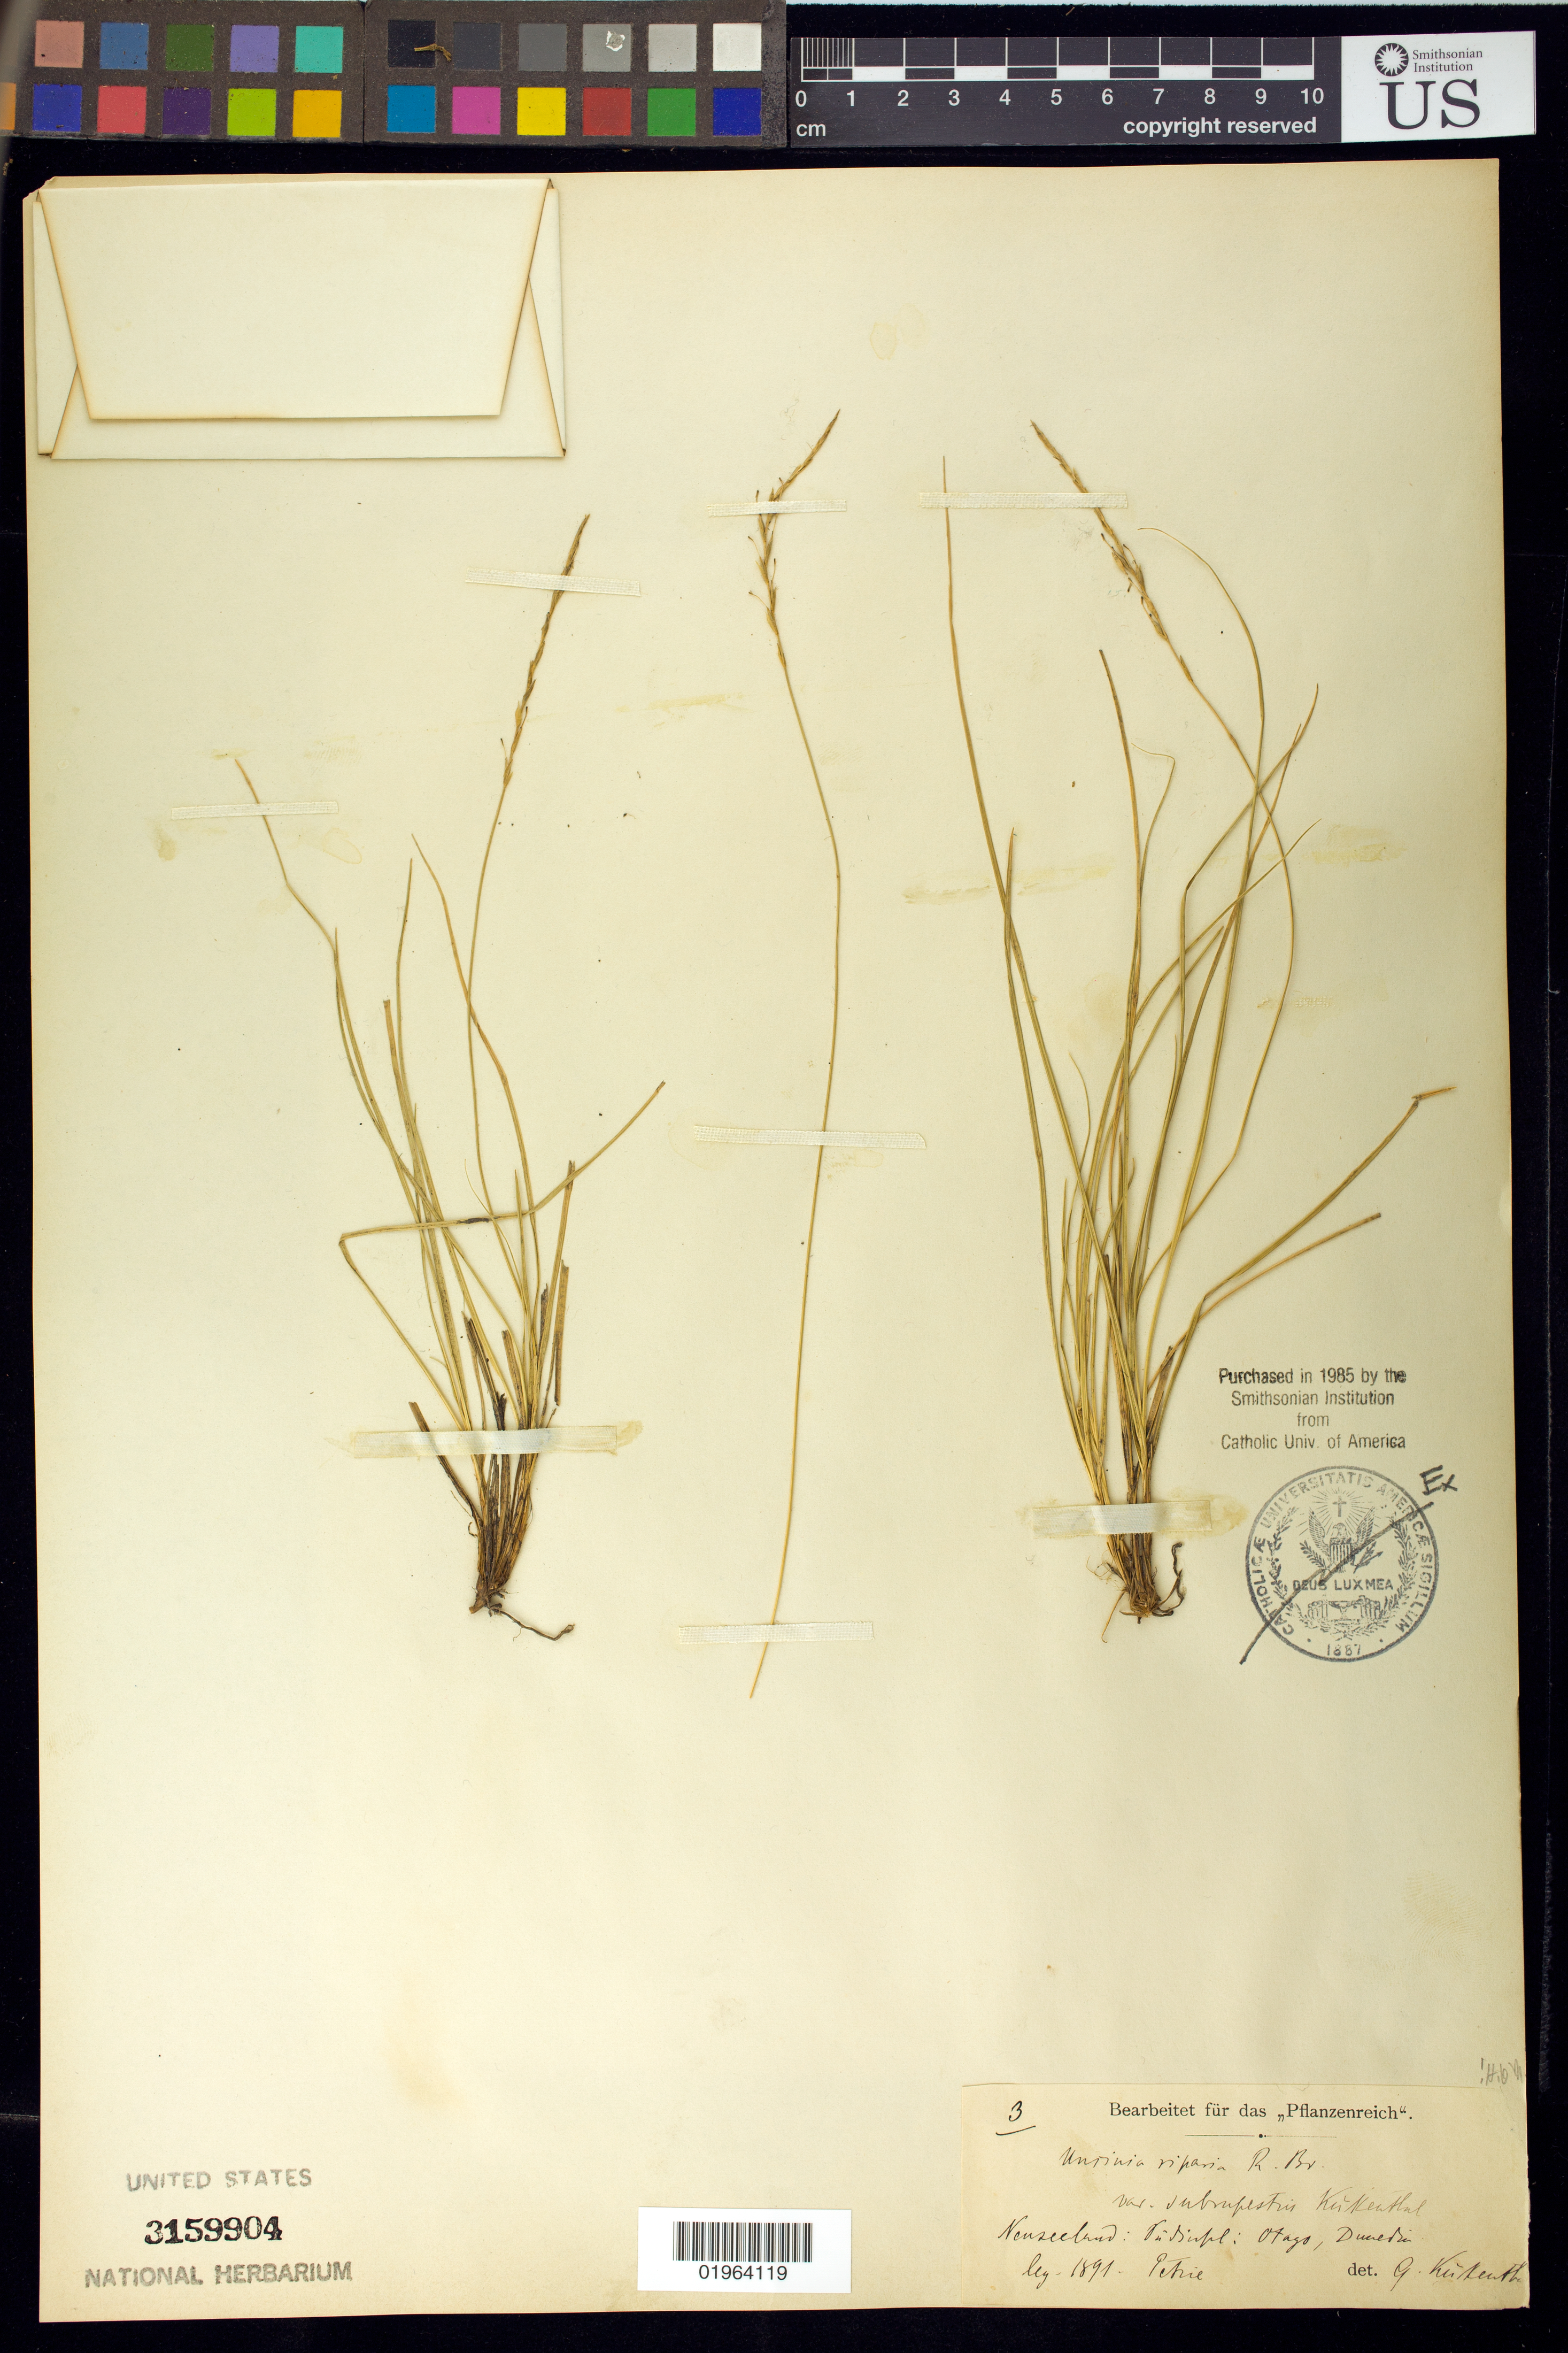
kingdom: Plantae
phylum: Tracheophyta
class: Liliopsida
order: Poales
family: Cyperaceae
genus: Carex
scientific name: Carex banksiana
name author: K.A. Ford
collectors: D. Petrie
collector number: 3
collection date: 1891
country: New Zealand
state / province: Otago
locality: Dunedin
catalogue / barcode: US 3159904